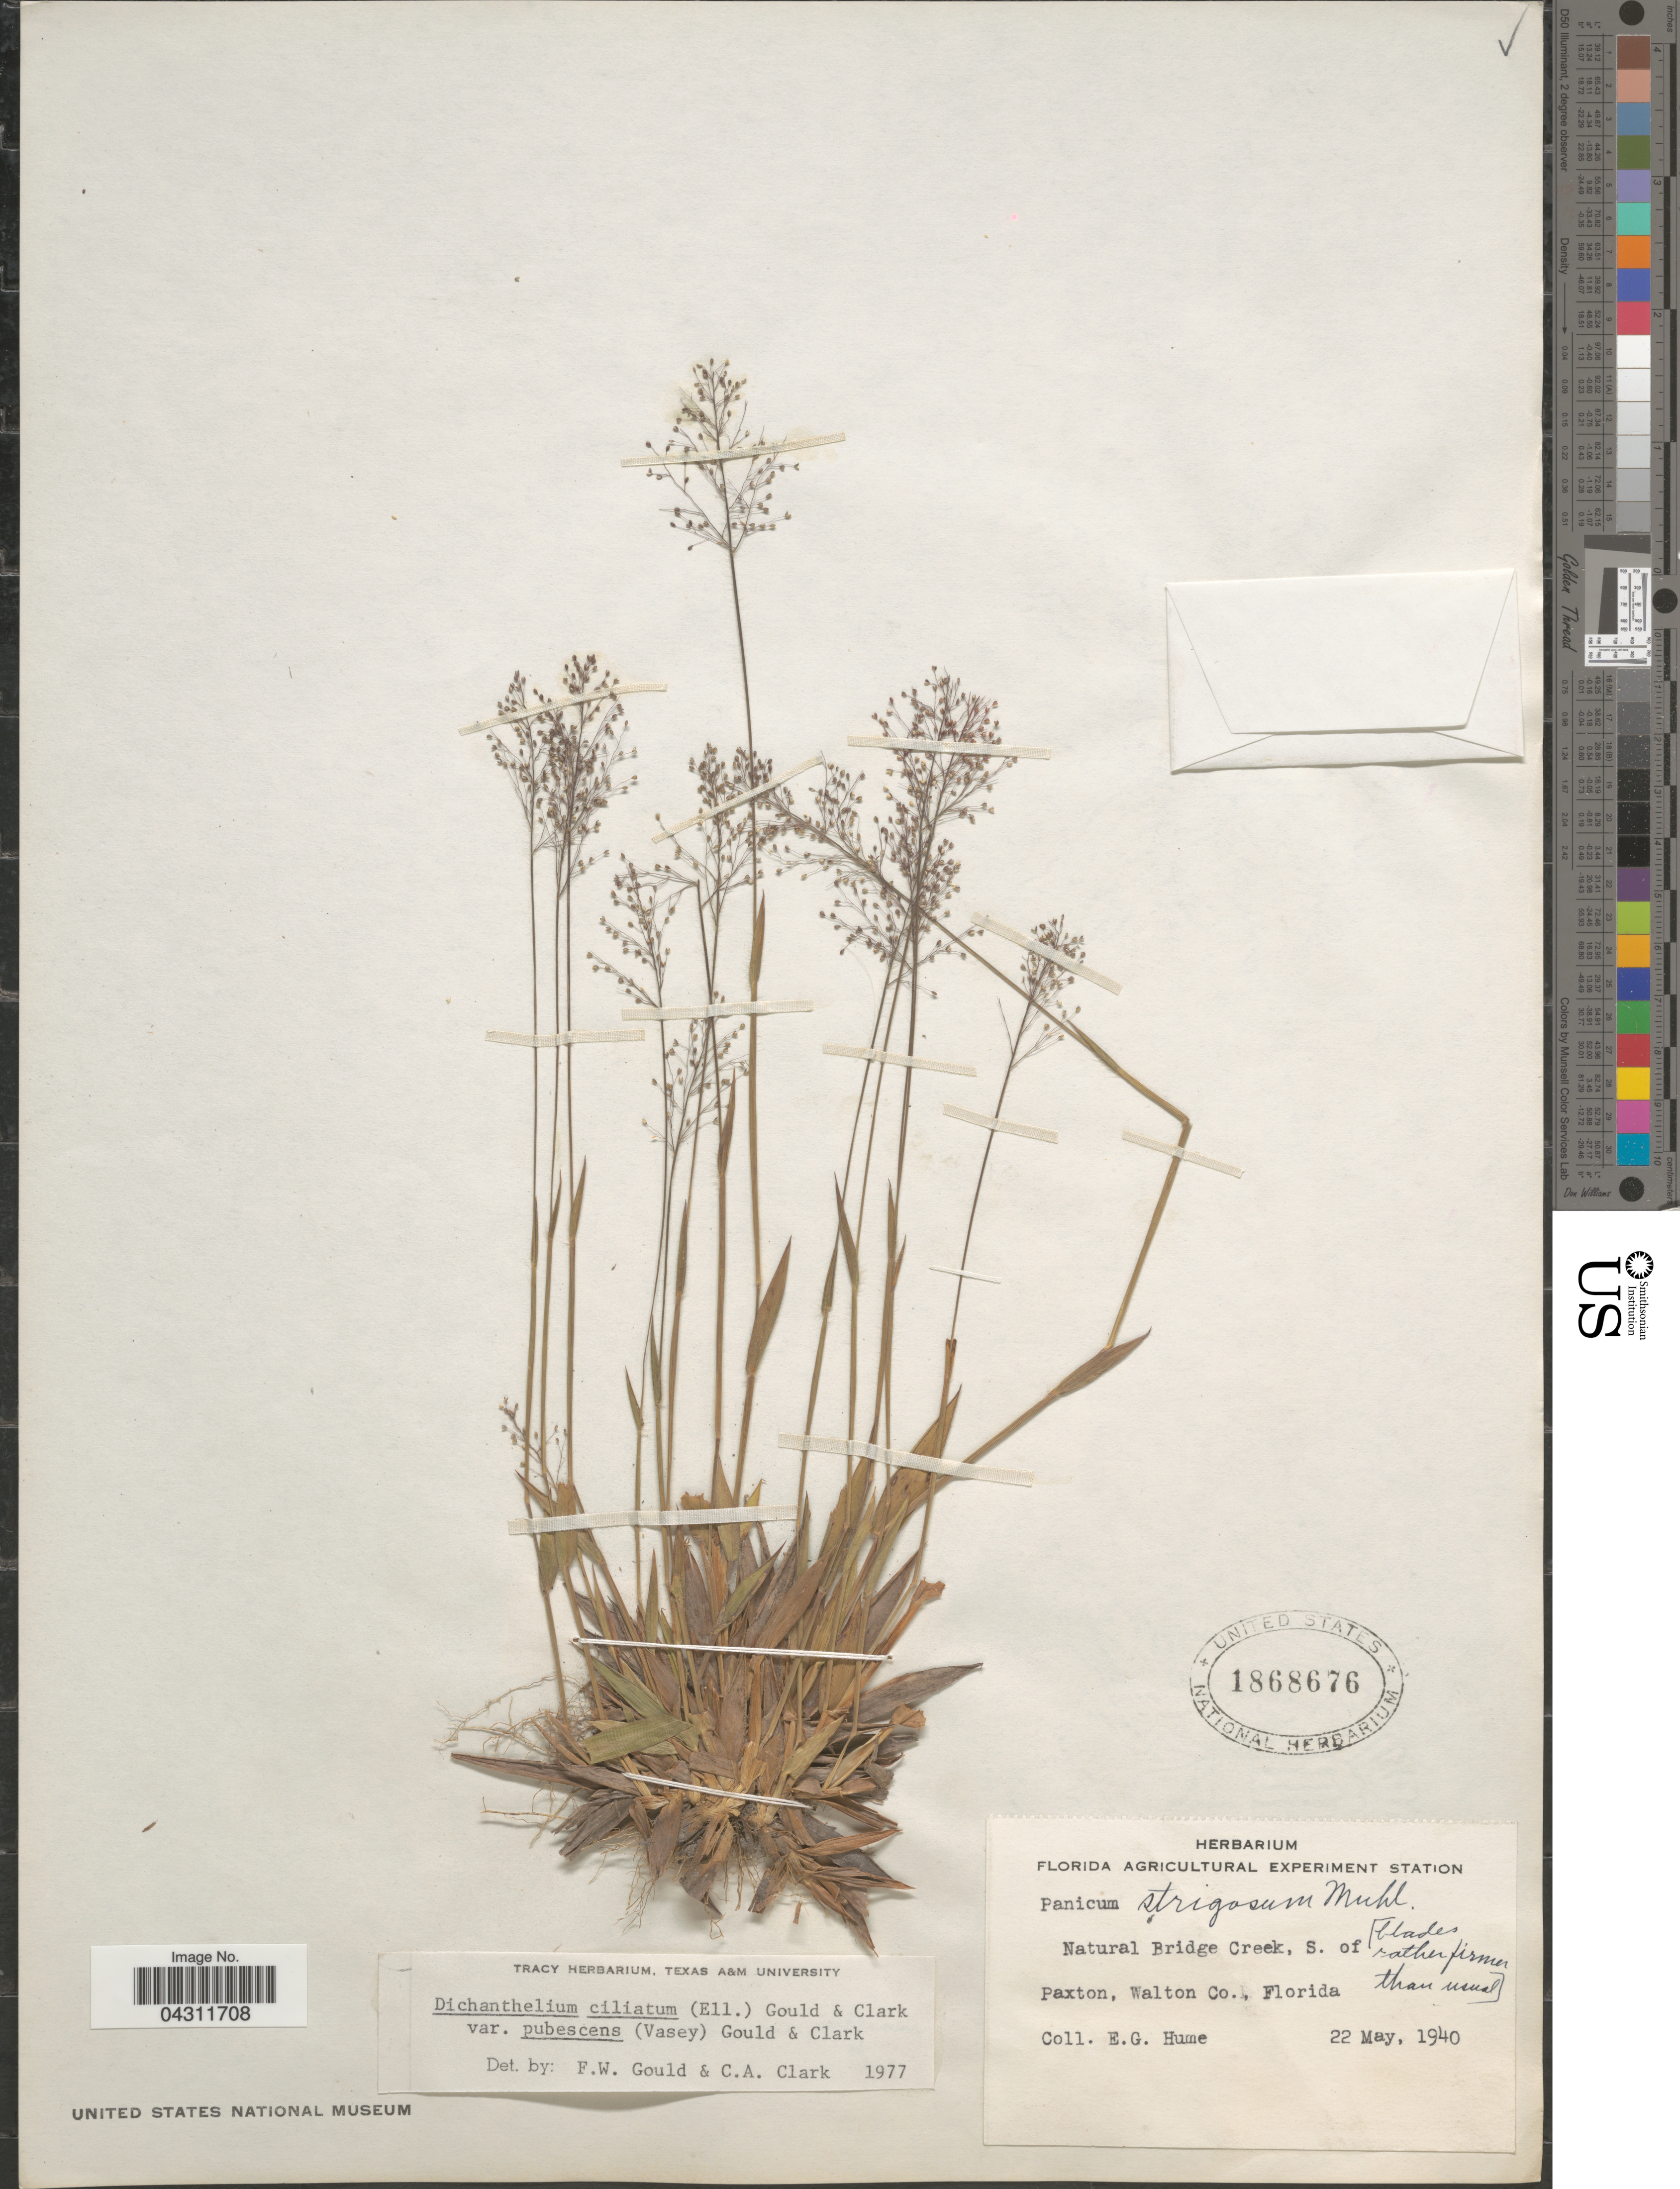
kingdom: Plantae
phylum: Tracheophyta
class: Liliopsida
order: Poales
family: Poaceae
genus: Dichanthelium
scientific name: Dichanthelium strigosum var. glabrescens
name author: (Griseb.) Freckmann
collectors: E. Hume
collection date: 1940-05-22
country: United States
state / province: Florida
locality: Natural Bridge Creek, S. of Paxton, Walton Co.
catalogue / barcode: US 1868676